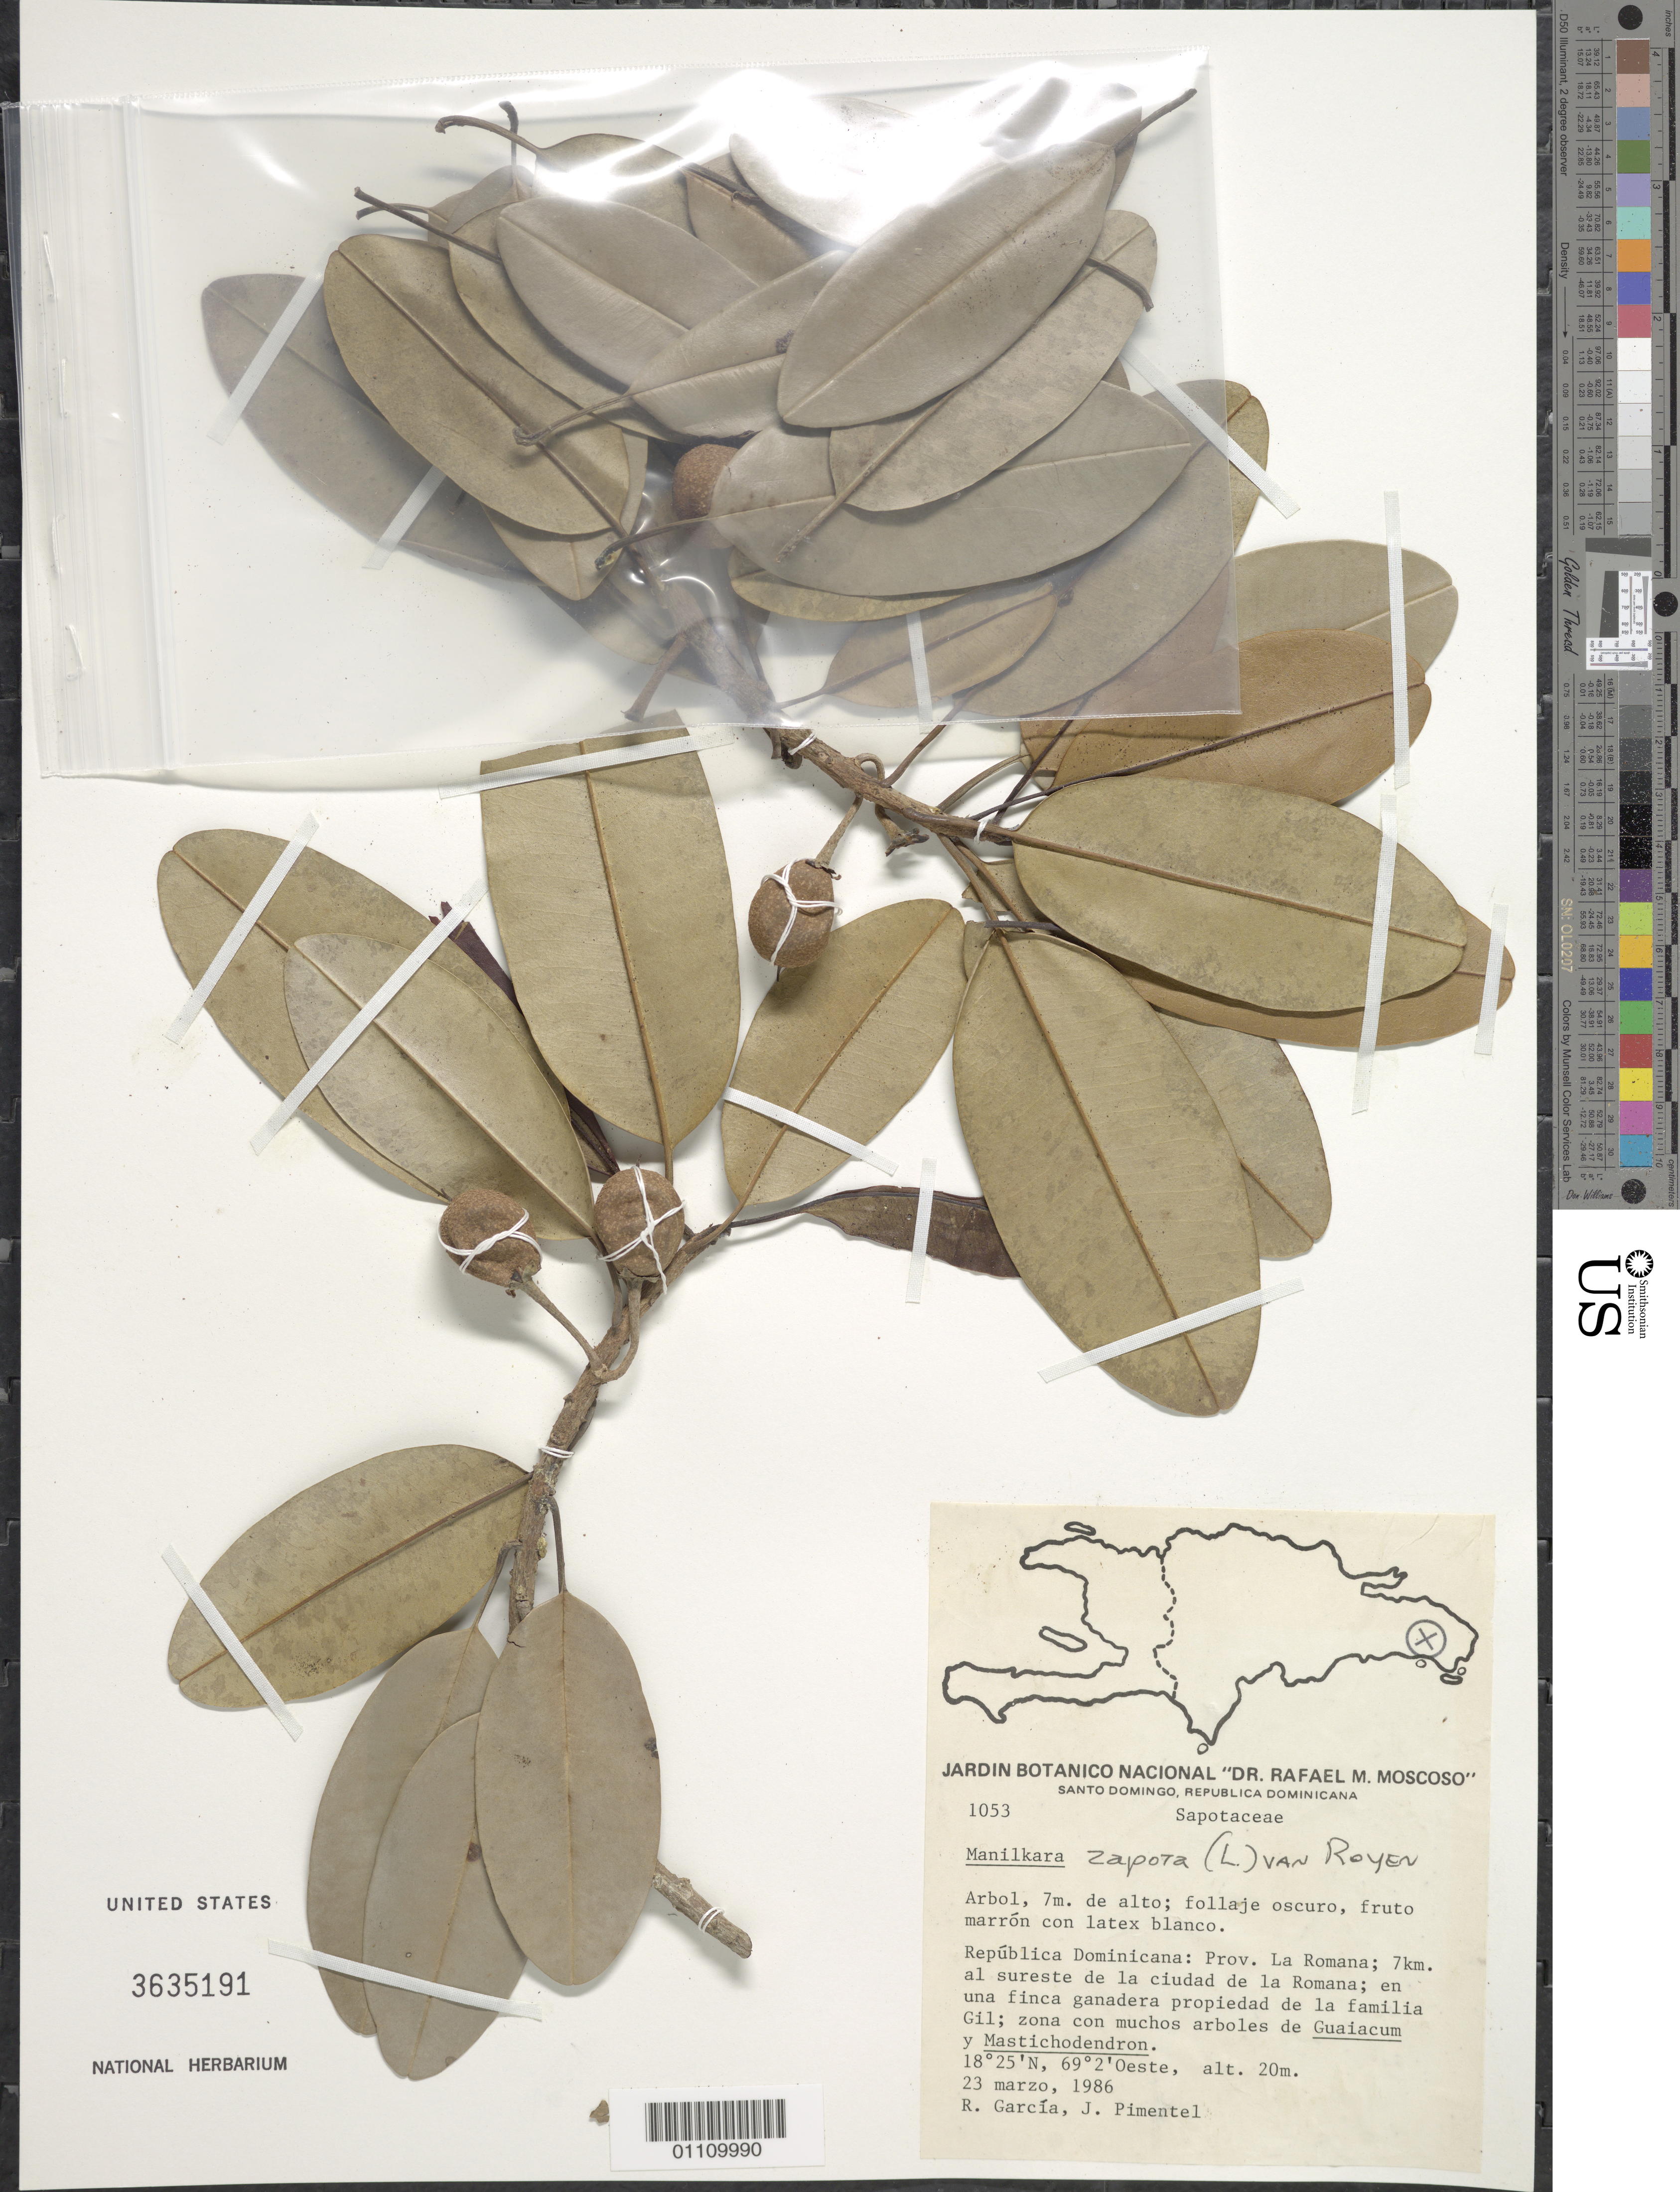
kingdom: Plantae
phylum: Tracheophyta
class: Magnoliopsida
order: Ericales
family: Sapotaceae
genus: Manilkara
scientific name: Manilkara zapota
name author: (L.) P. Royen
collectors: R. G. García & J. Pimentel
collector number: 1053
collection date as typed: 23 Mar 1986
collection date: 1986-03-23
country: Dominican Republic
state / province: La Romana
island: Hispaniola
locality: Ciudad de la Romana, 7 km al sureste; en una finca ganadera propiedad de la familia Gil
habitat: Zona con muchos arboles de Guaicum y Mastichodendron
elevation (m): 20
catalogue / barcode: US 3635191